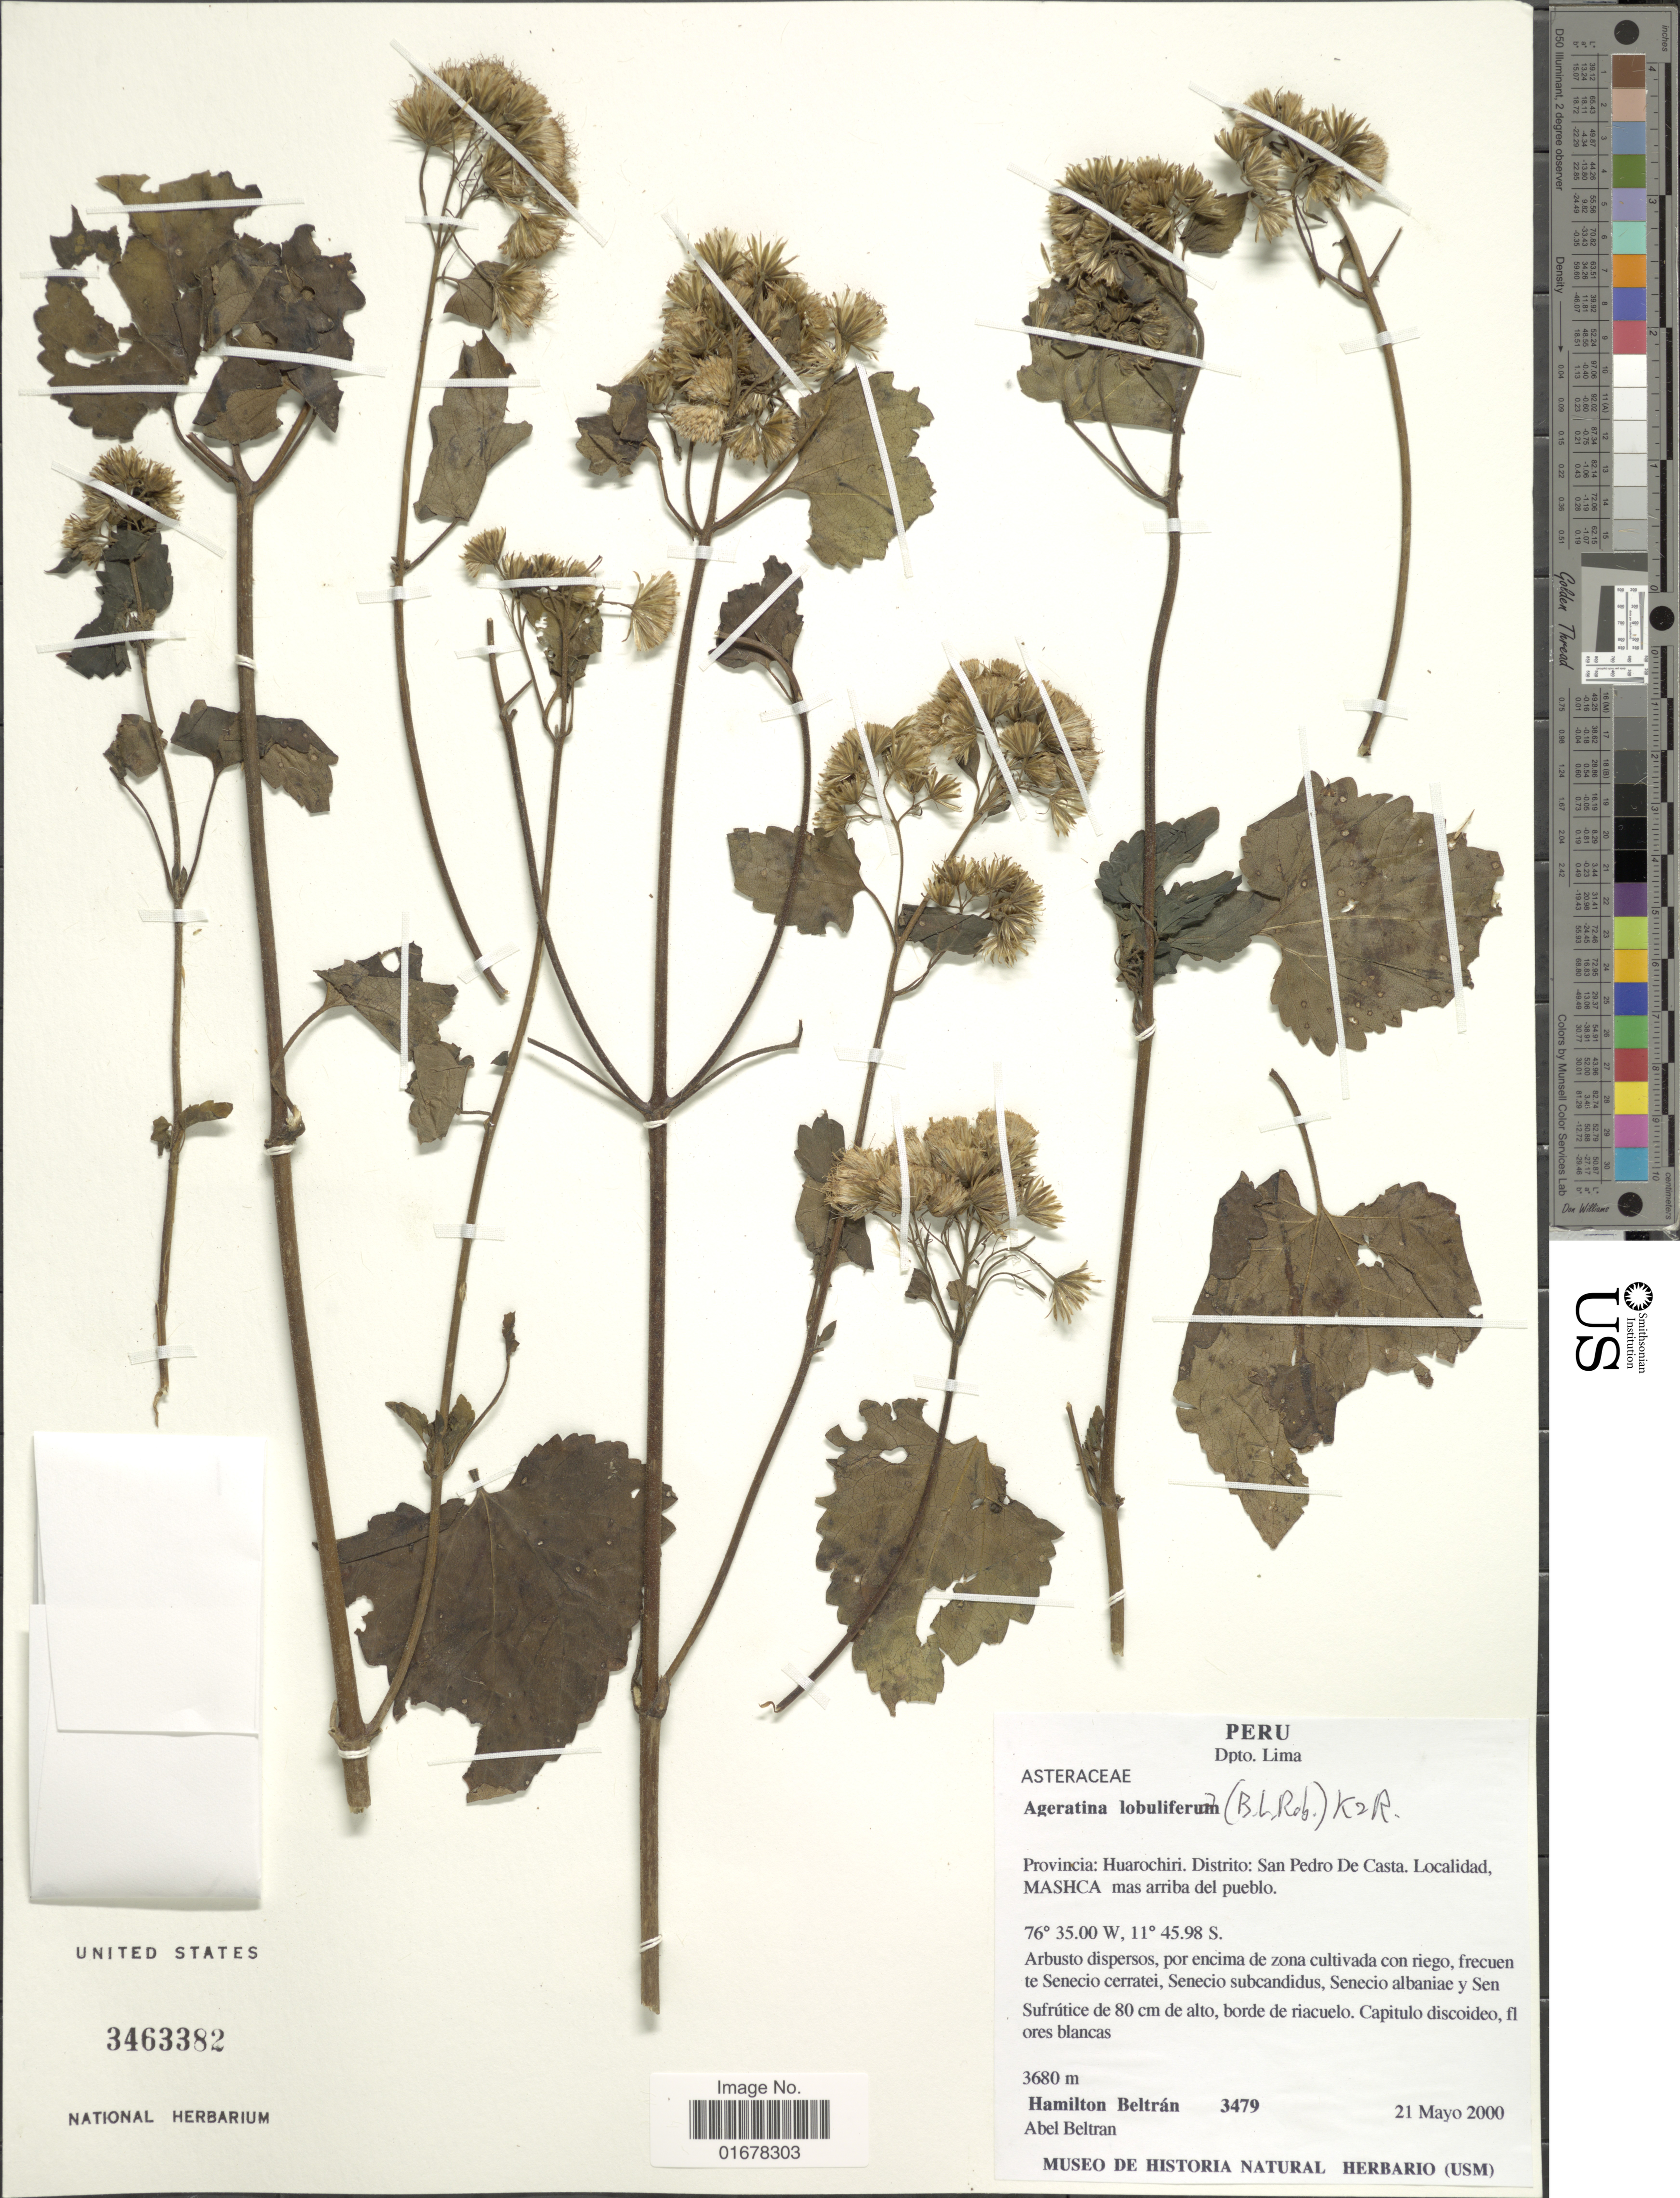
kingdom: Plantae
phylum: Tracheophyta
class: Magnoliopsida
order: Asterales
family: Asteraceae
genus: Ageratina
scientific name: Ageratina lobulifera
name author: (B.L. Rob.) R.M. King & H. Rob.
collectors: H. Beltrán & A. Beltran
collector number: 3479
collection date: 2000-05-21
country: Peru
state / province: Lima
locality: Dpto. Lima, Provincia: Huarochiri, Distrito: San Pedro de Casta, Localidad, Mashca mas arriba del pueblo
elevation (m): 3680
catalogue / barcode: US 3463382